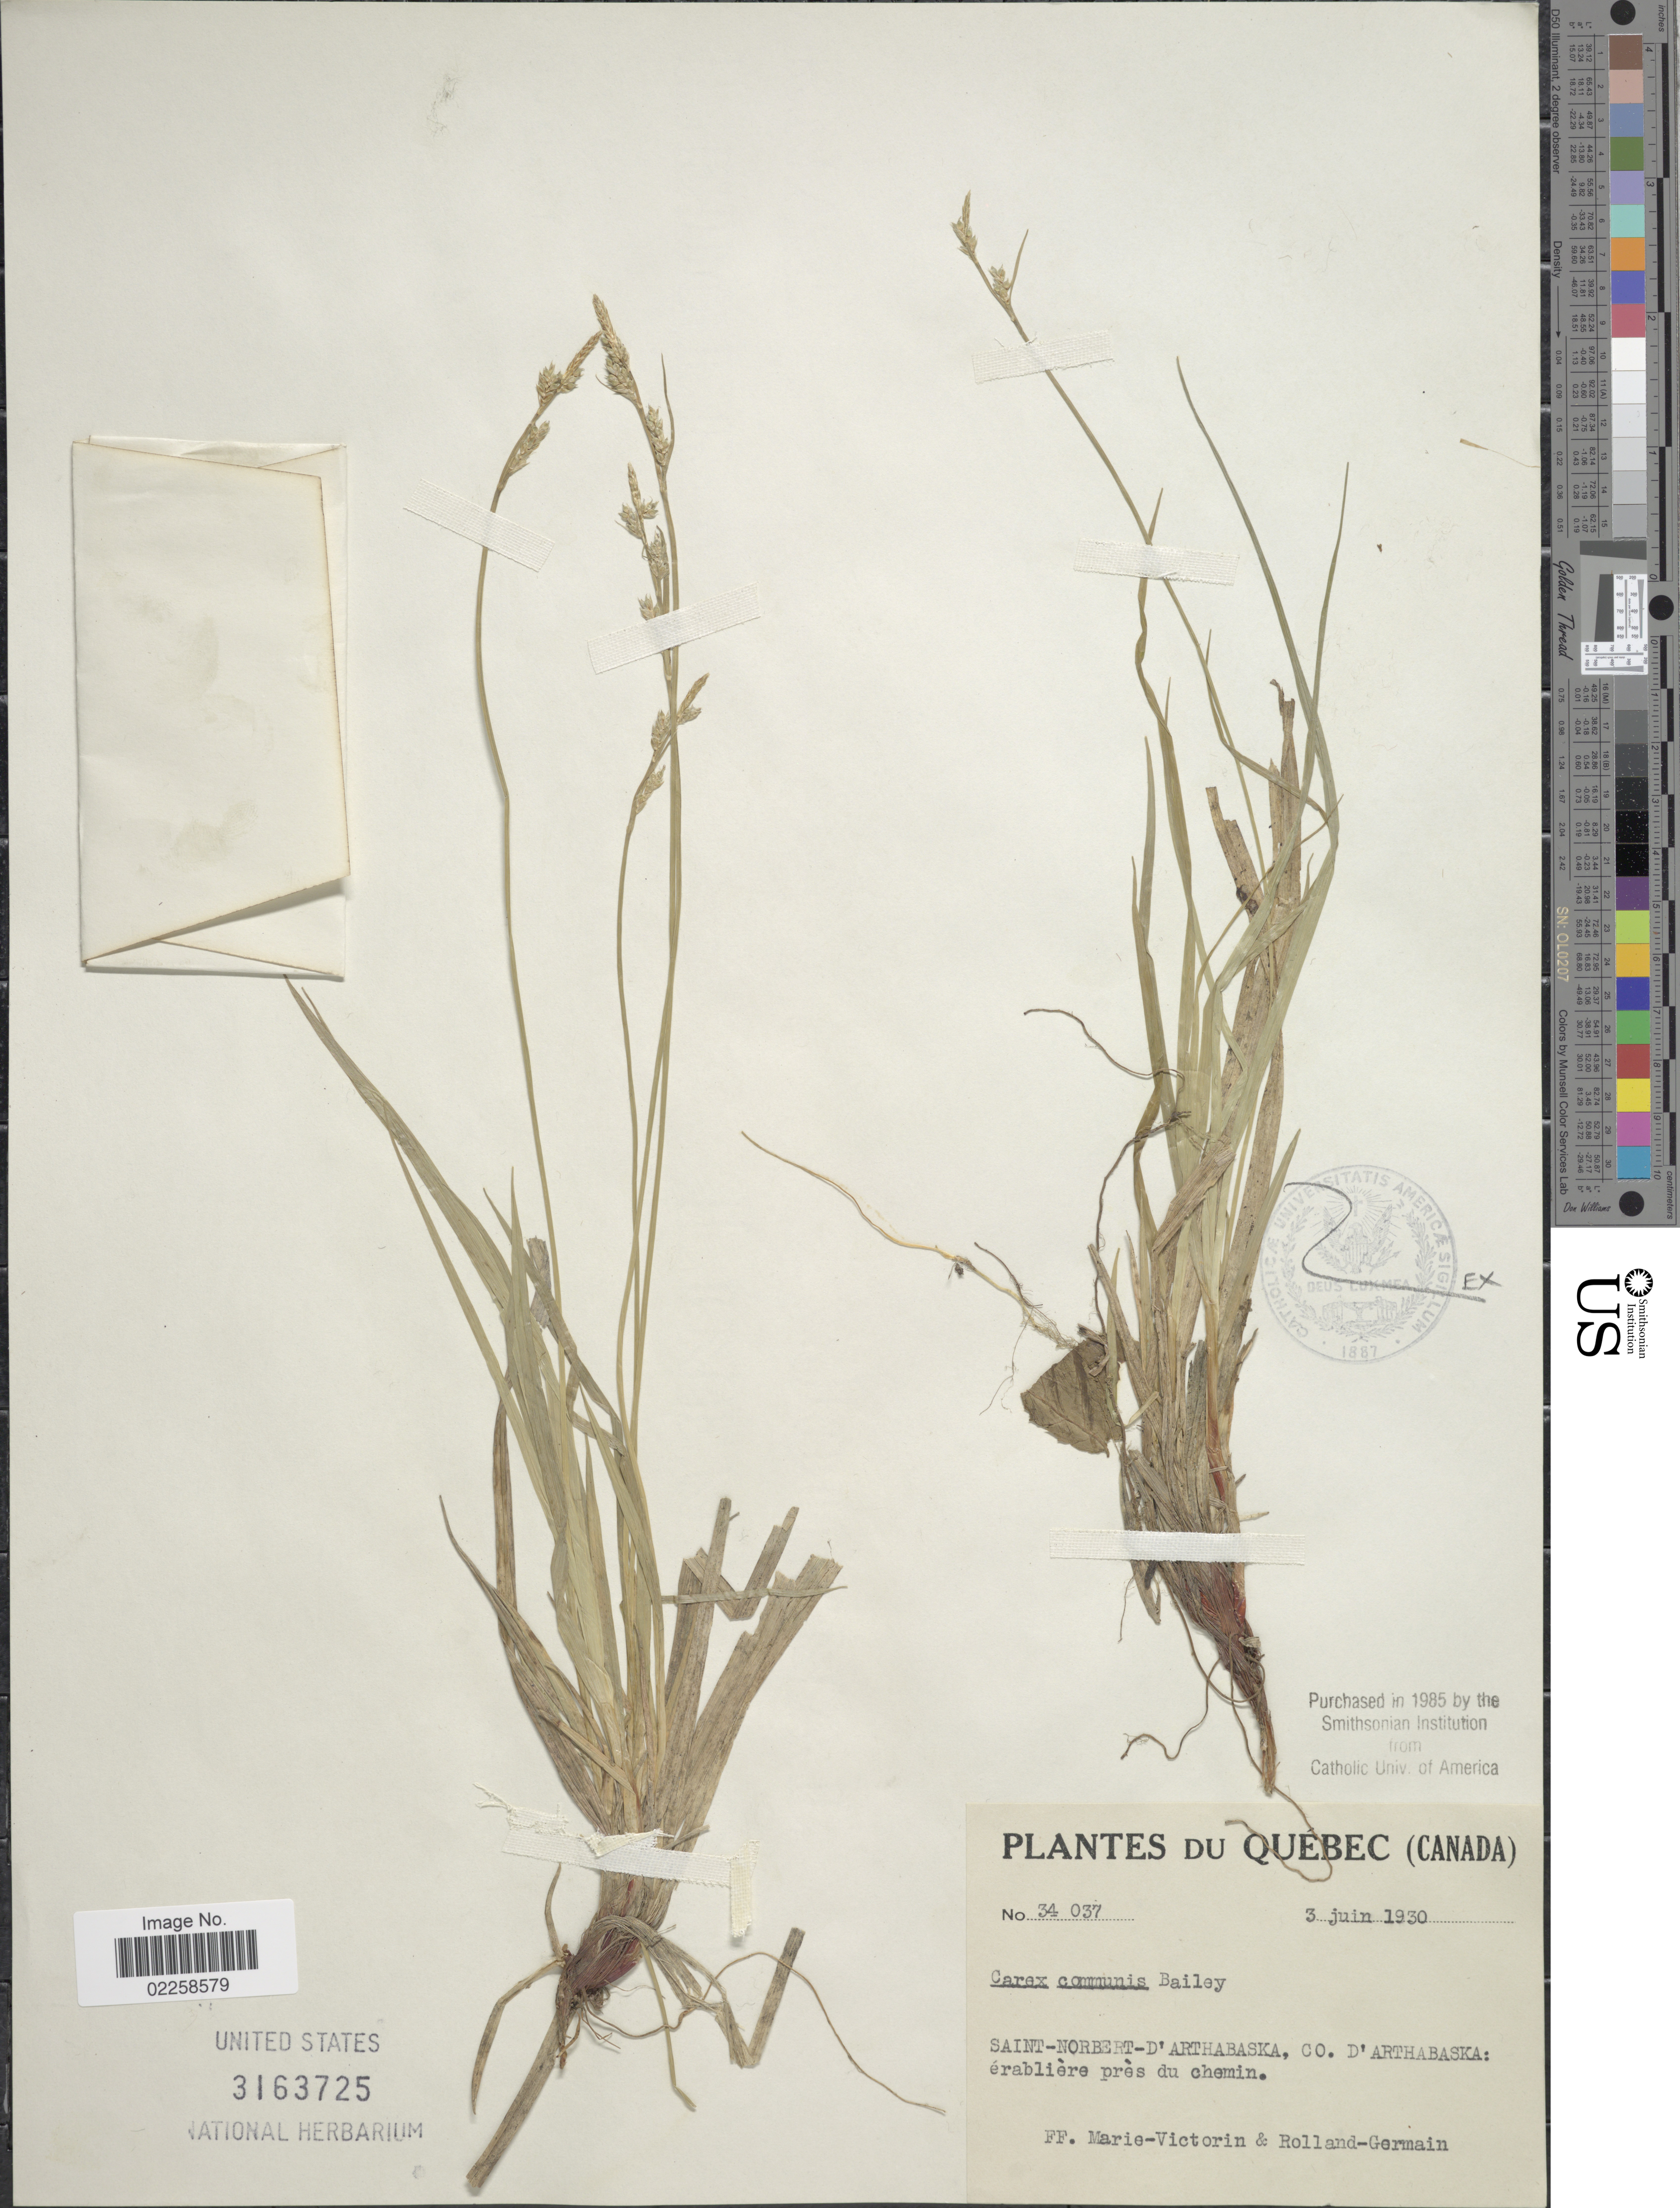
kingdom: Plantae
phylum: Tracheophyta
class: Liliopsida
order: Poales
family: Cyperaceae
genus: Carex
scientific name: Carex communis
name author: L.H. Bailey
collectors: F. Marie-Victorin & Rolland-Germain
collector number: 34037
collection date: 1930-06-03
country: Canada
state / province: Quebec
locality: Saint-Norbert-D'Arthabaska, Co. D'Arthabaska: erabliere pres du chemin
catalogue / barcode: US 3163725